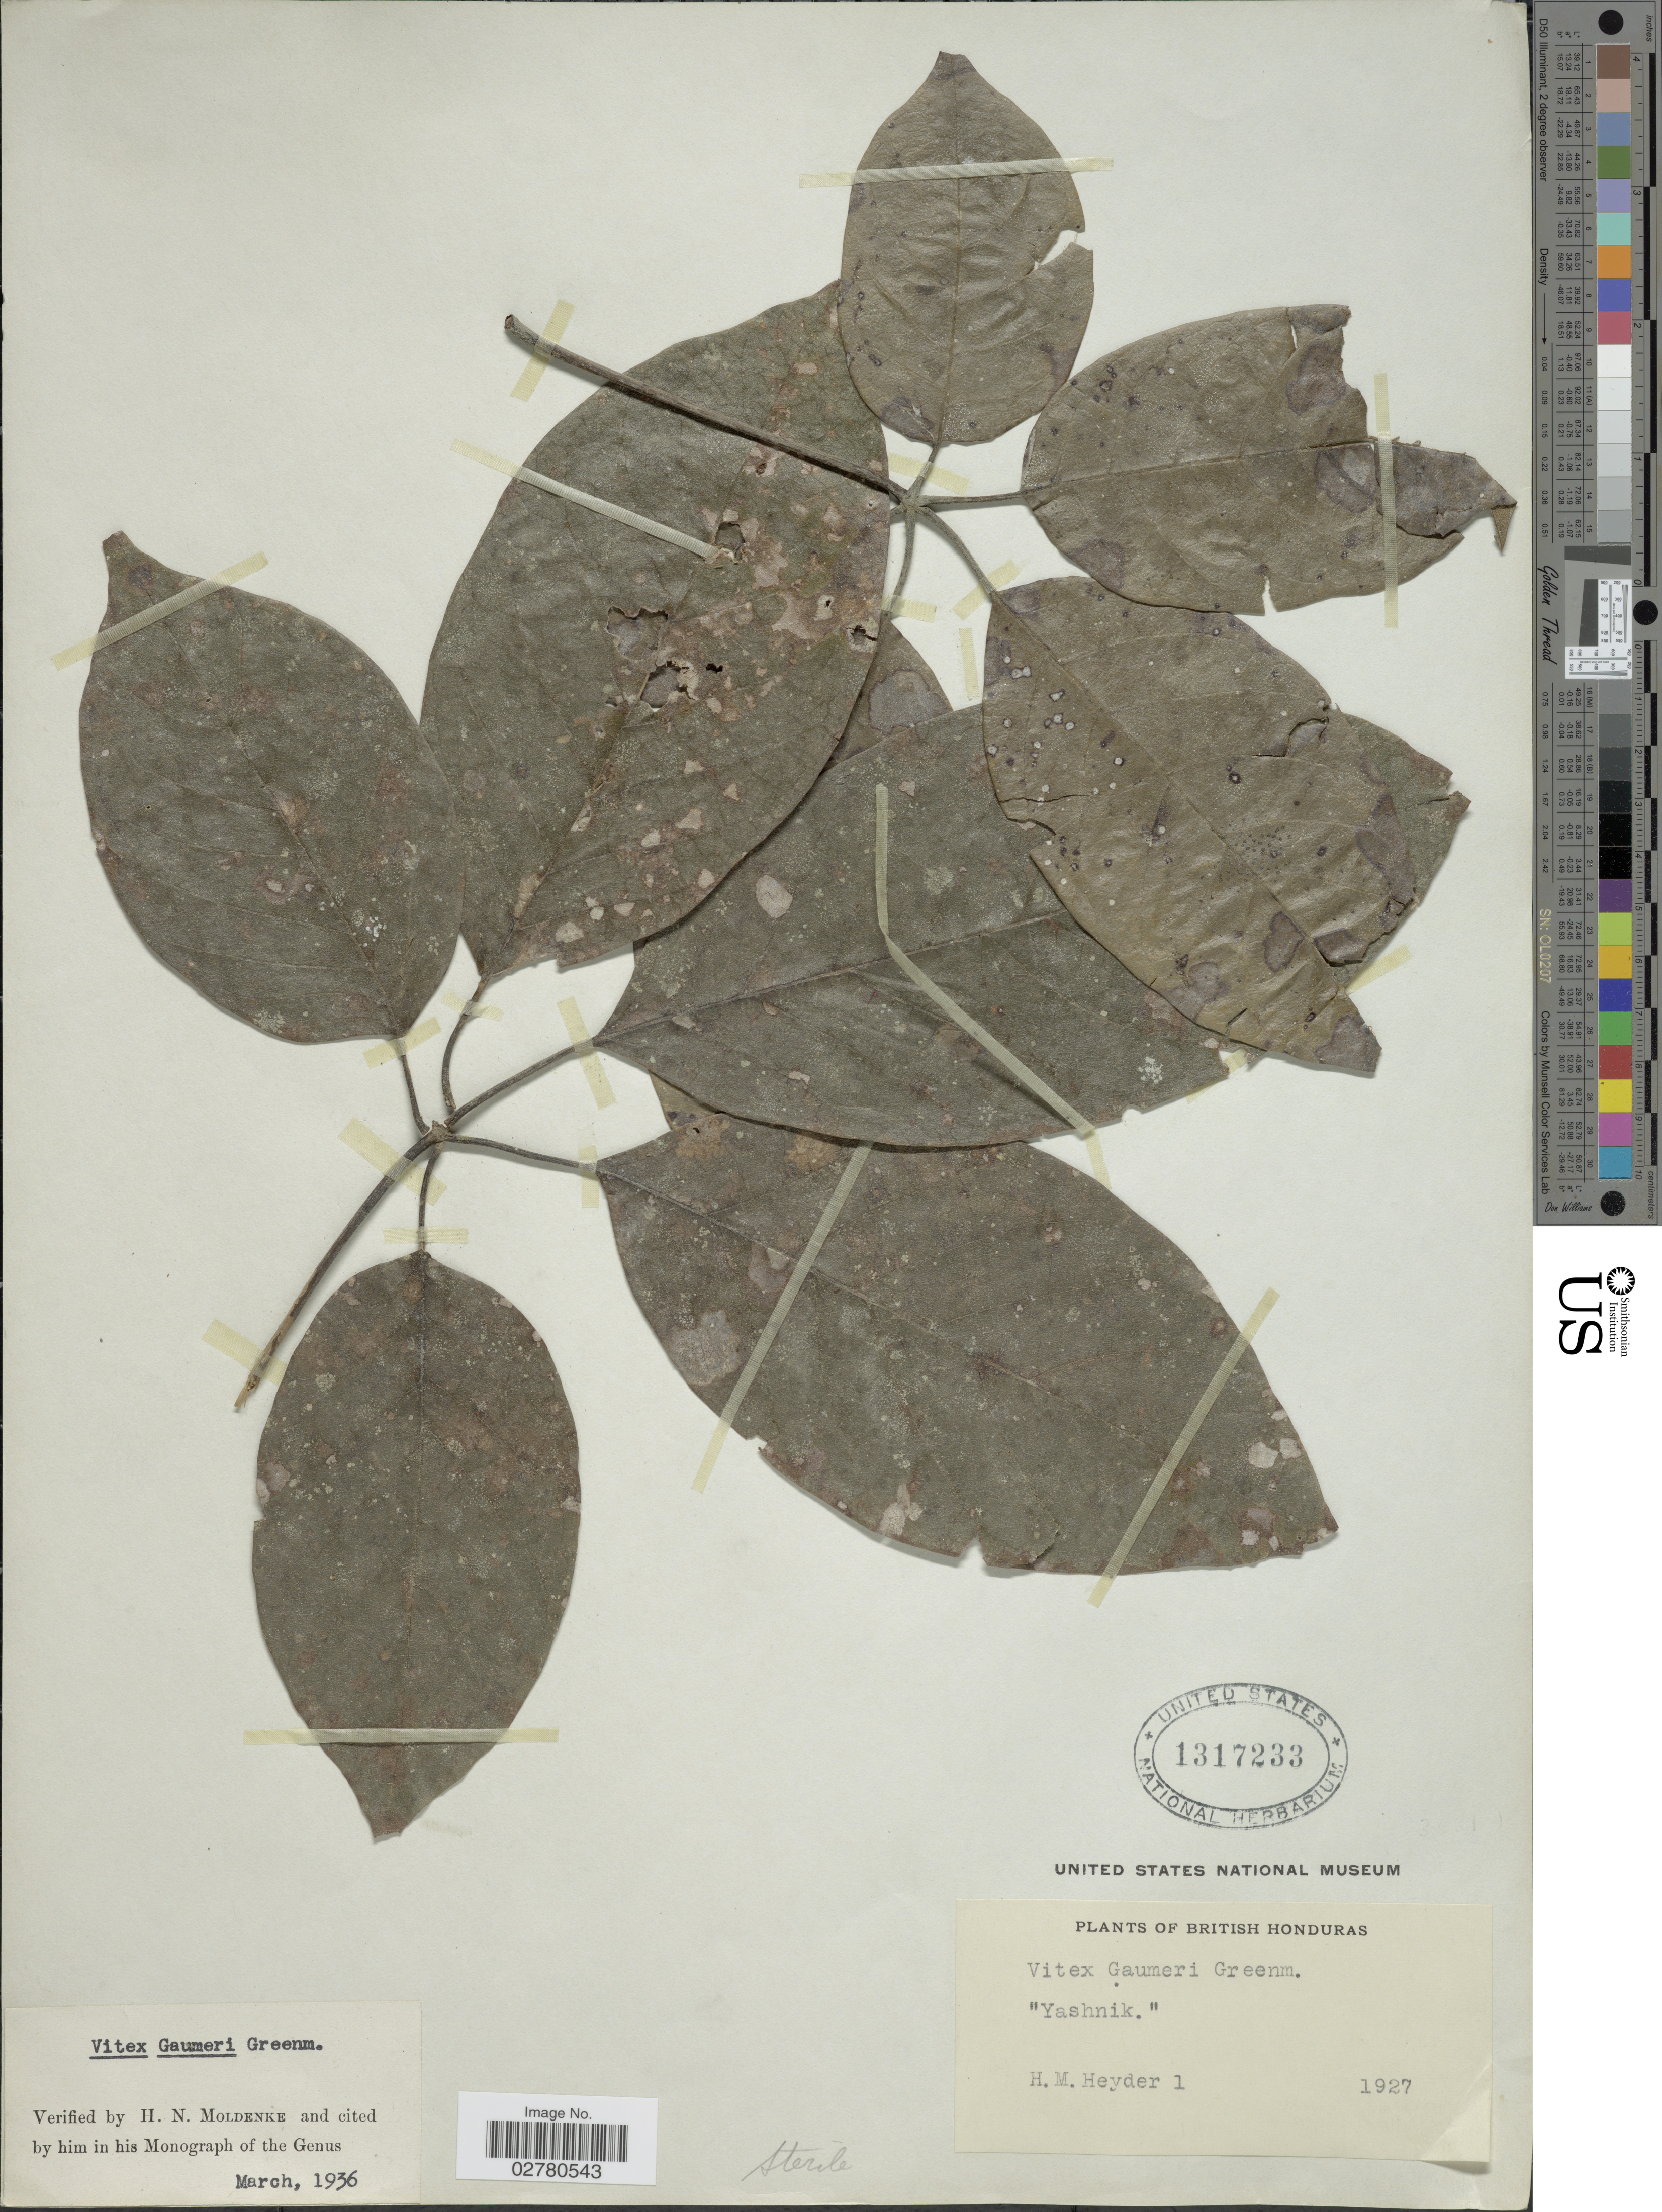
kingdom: Plantae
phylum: Tracheophyta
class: Magnoliopsida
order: Lamiales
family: Lamiaceae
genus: Vitex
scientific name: Vitex gaumeri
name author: Greenm.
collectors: H. Heyder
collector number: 1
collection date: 1927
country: Belize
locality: British Honduras.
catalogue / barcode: US 1317233